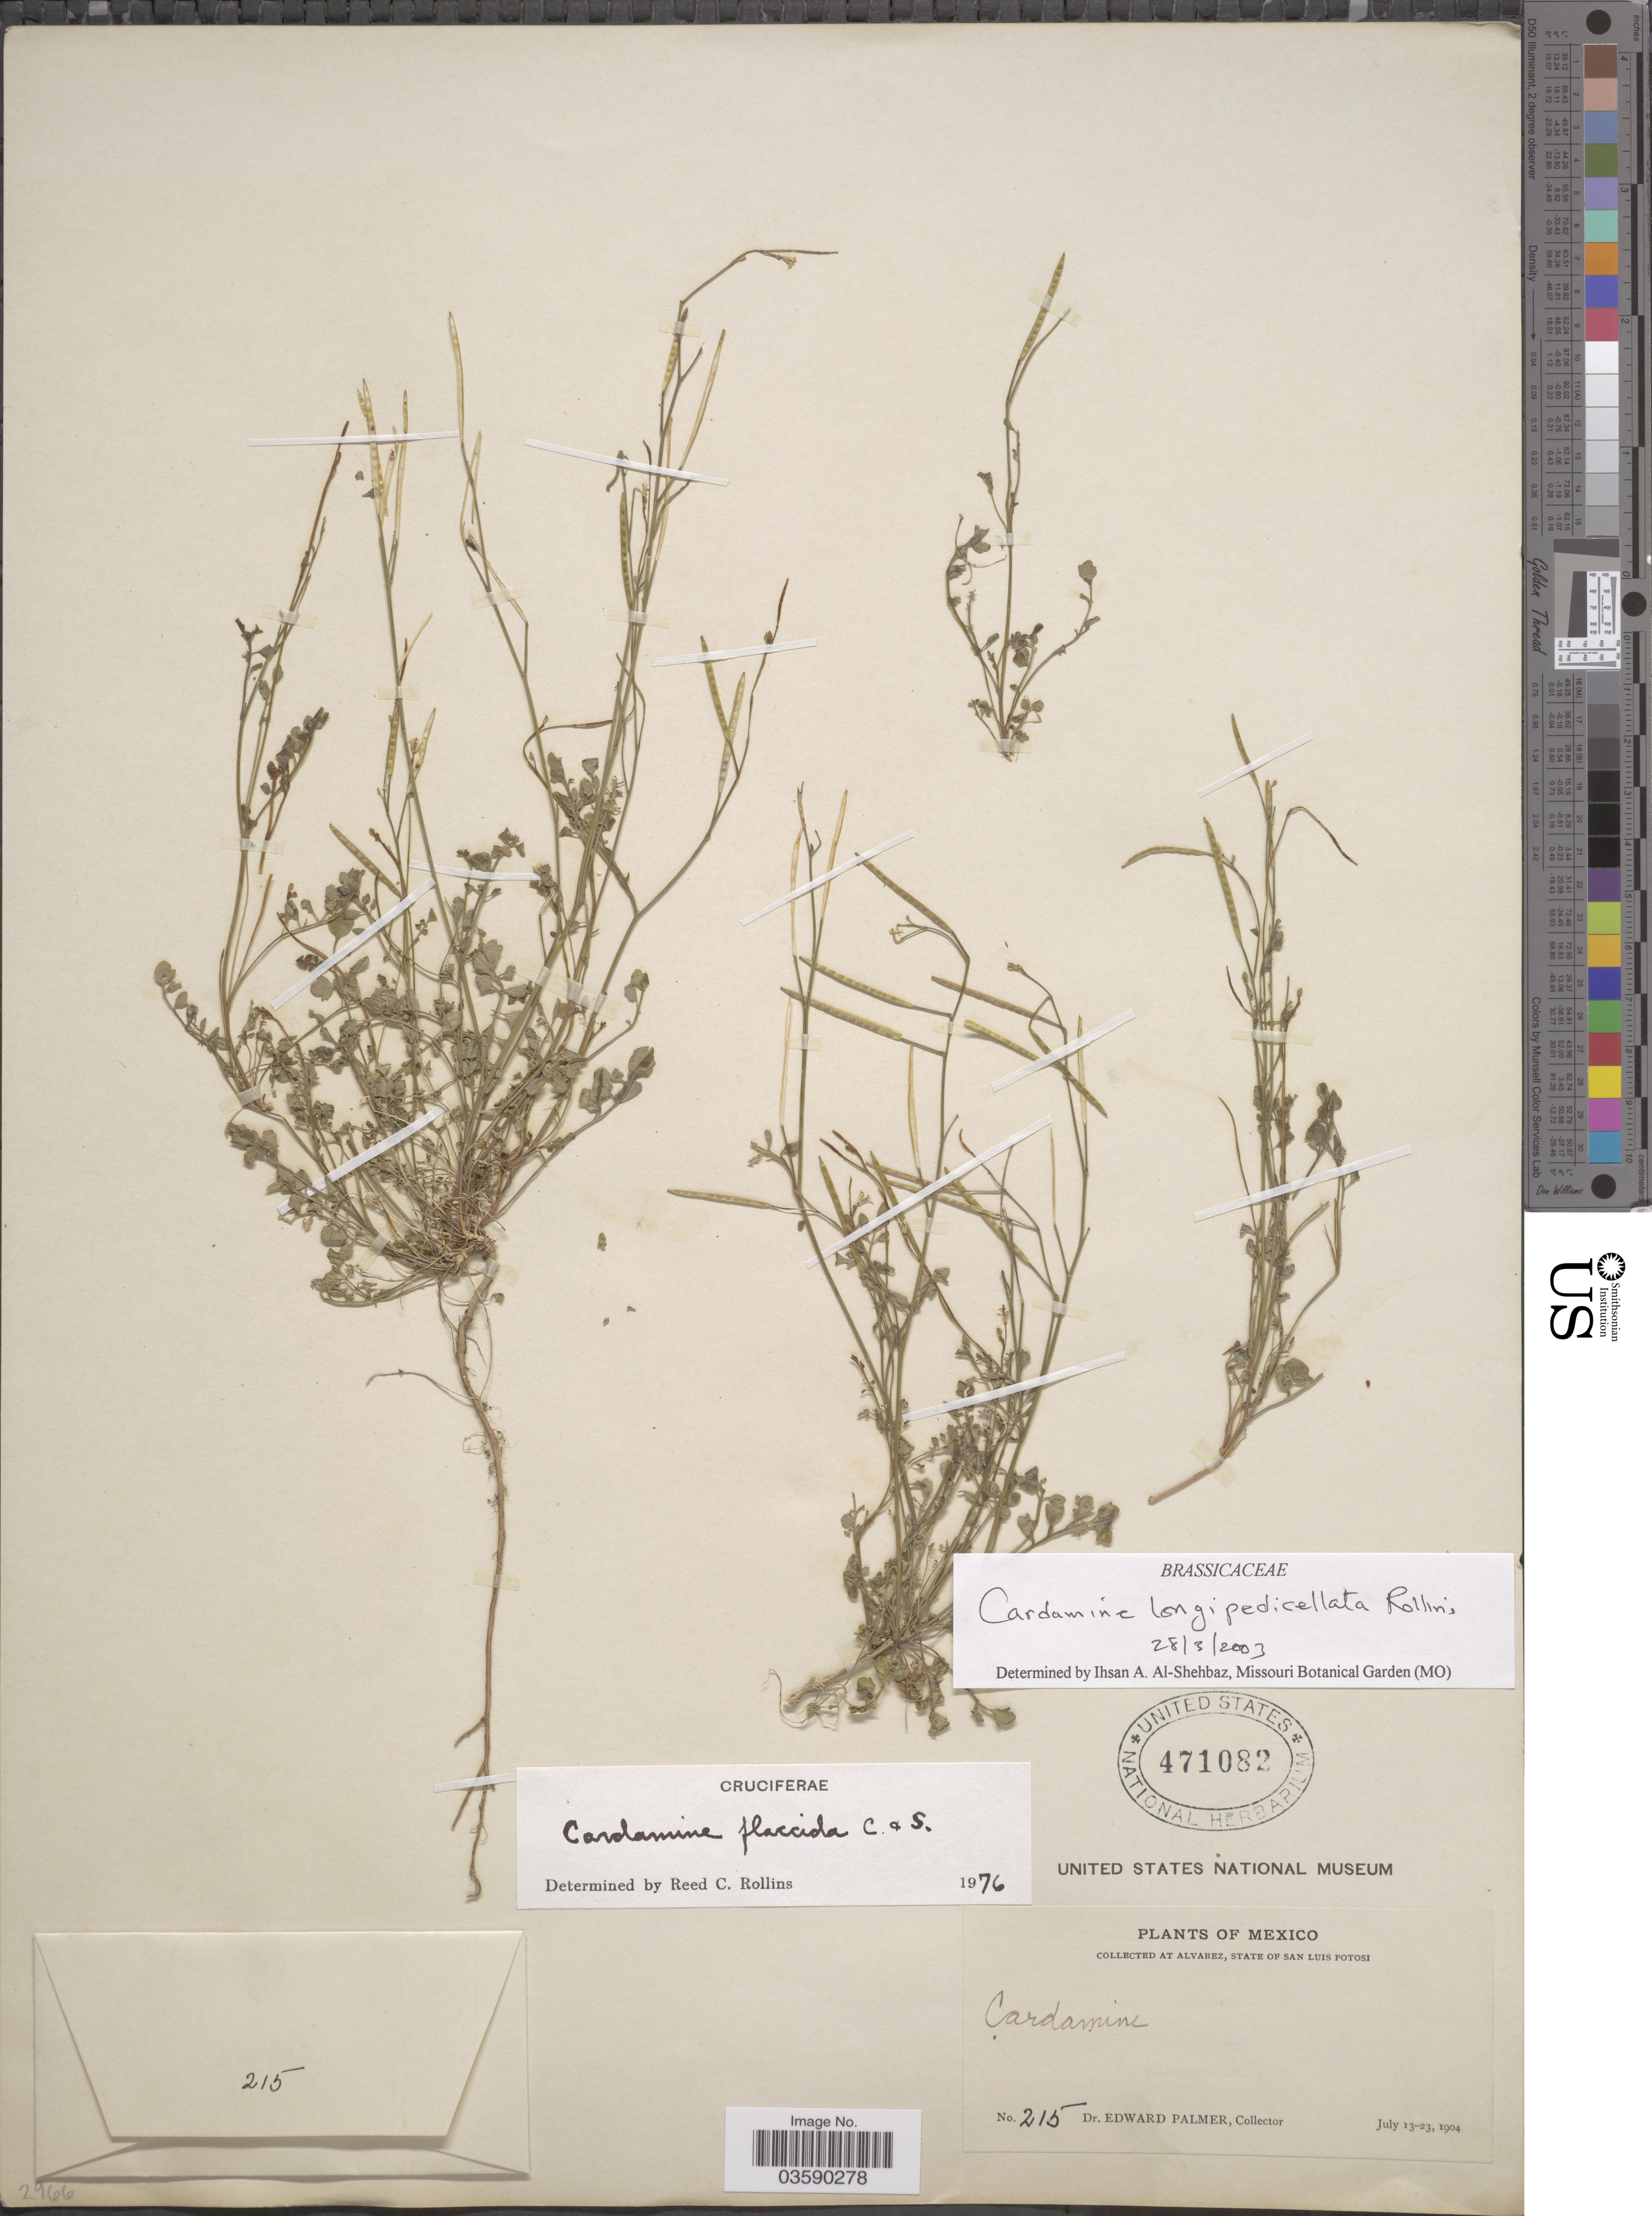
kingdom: Plantae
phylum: Tracheophyta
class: Magnoliopsida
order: Brassicales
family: Brassicaceae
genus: Cardamine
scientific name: Cardamine longipedicellata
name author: Rollins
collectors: E. Palmer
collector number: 215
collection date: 1904-07-13/1904-07-23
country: Mexico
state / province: San Luis Potosí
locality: Collected at Alvarez.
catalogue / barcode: US 471082